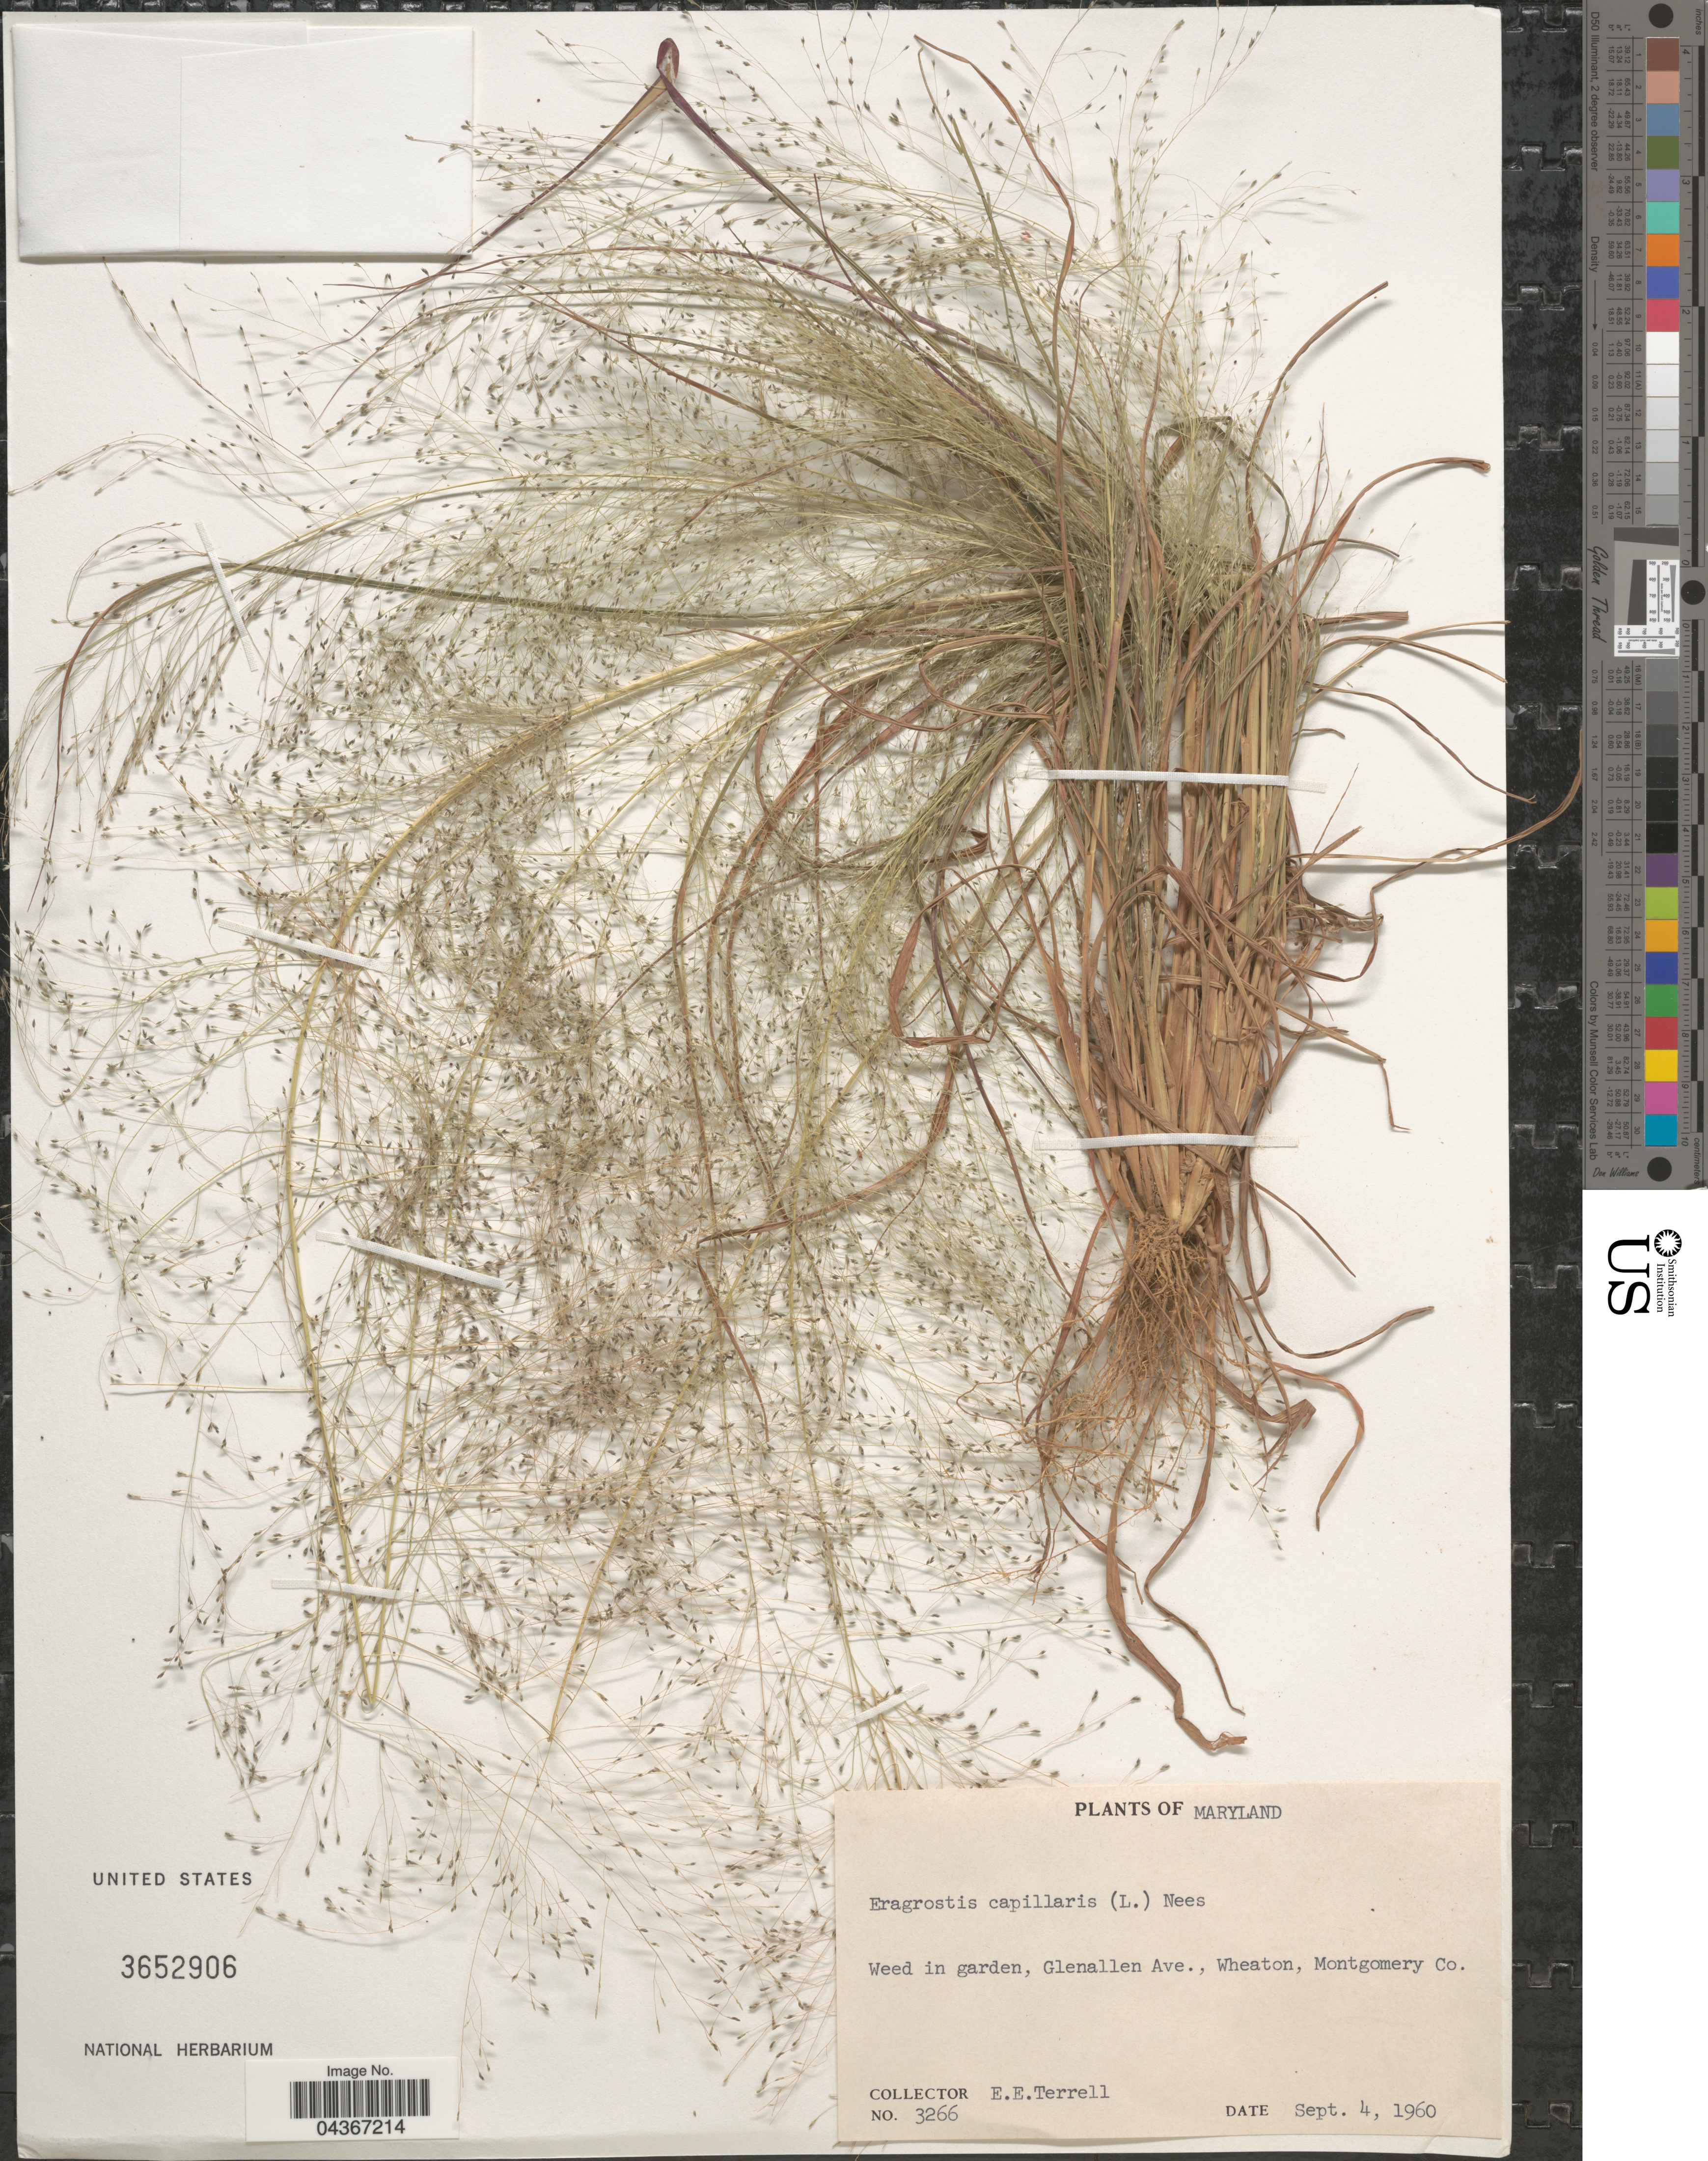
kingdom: Plantae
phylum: Tracheophyta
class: Liliopsida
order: Poales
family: Poaceae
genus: Eragrostis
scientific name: Eragrostis capillaris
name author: (L.) Nees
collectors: E. E. Terrell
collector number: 3266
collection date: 1960-09-04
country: United States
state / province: Maryland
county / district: Montgomery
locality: In garden, Glenallen Ave., Wheaton, Montgomery Co.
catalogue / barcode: US 3652906